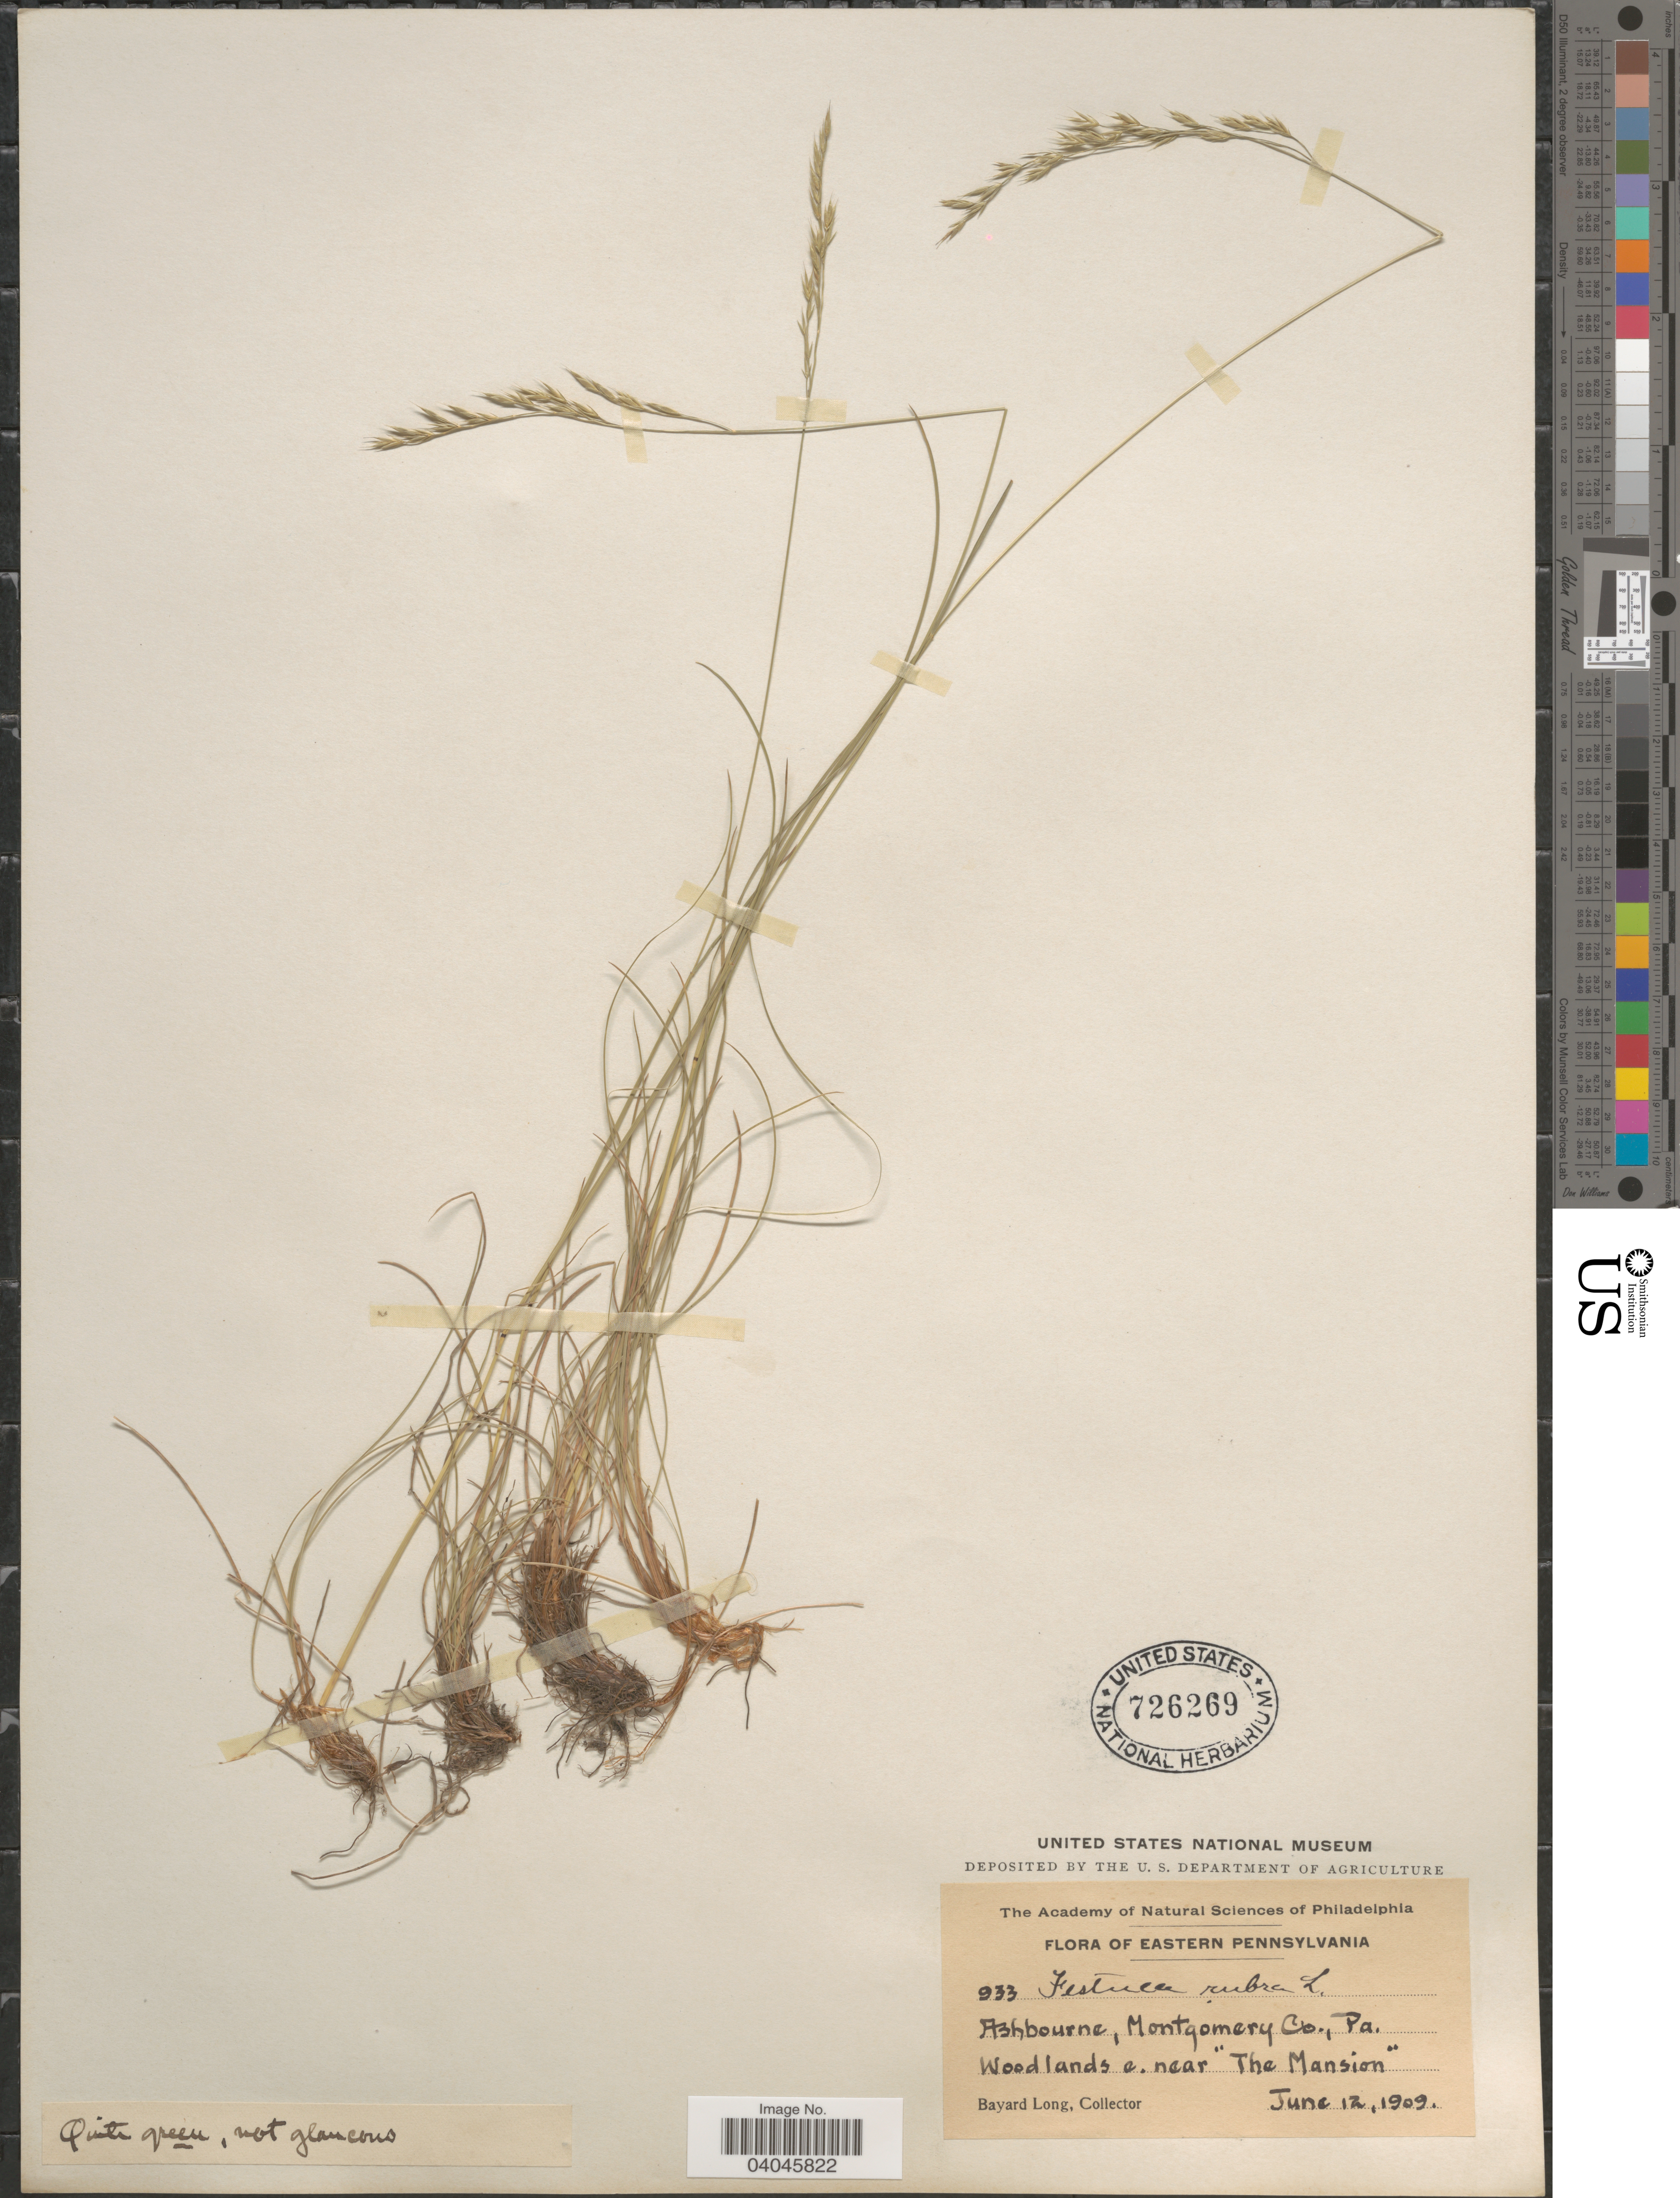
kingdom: Plantae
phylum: Tracheophyta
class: Liliopsida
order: Poales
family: Poaceae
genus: Festuca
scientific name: Festuca rubra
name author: L.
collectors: B. Long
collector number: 933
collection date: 1909-06-12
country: United States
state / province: Pennsylvania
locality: Eastern Pennsylvania. Ashbourne, Montgomery Co. Woodlands e. near "The Mansion".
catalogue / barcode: US 726269